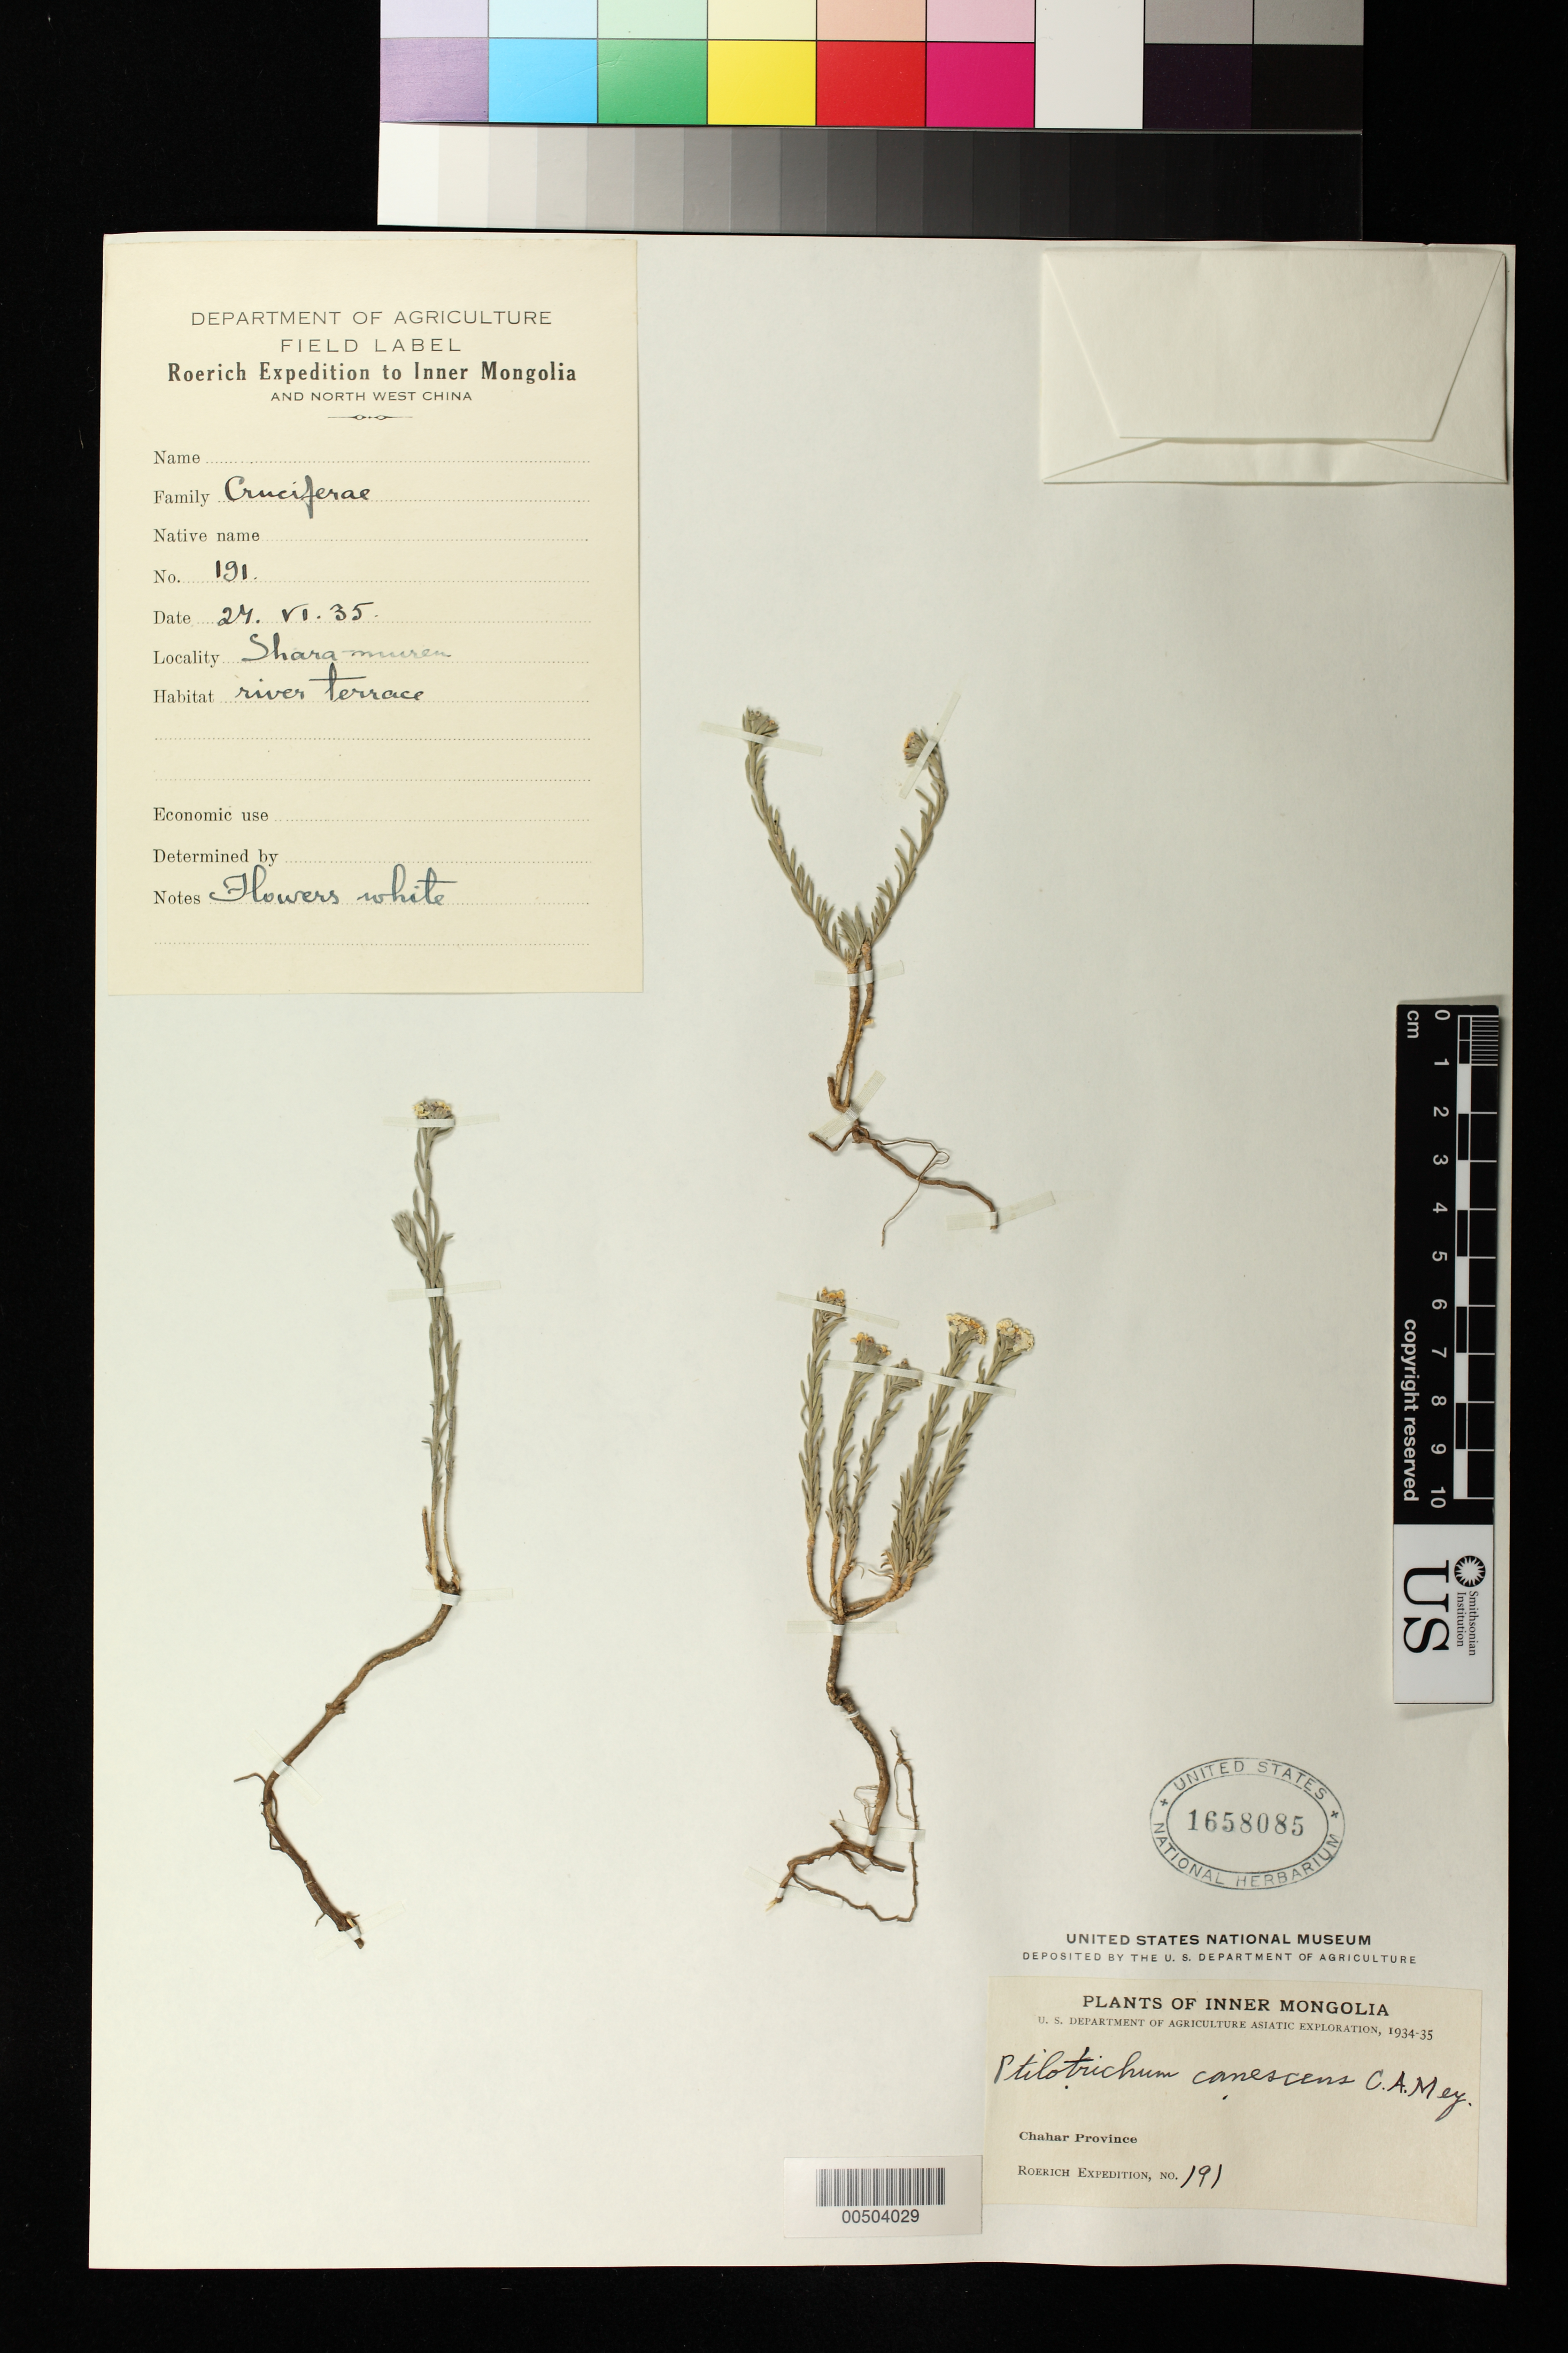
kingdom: Plantae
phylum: Tracheophyta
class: Magnoliopsida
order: Brassicales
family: Brassicaceae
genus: Ptilotrichum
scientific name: Ptilotrichum canescens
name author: C.A. Mey.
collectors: N. Roerich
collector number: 191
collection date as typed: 24 Jun 1935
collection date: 1935-06-27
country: China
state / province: Nei Monggol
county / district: Chahar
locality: Shara muren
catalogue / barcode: US 1658085